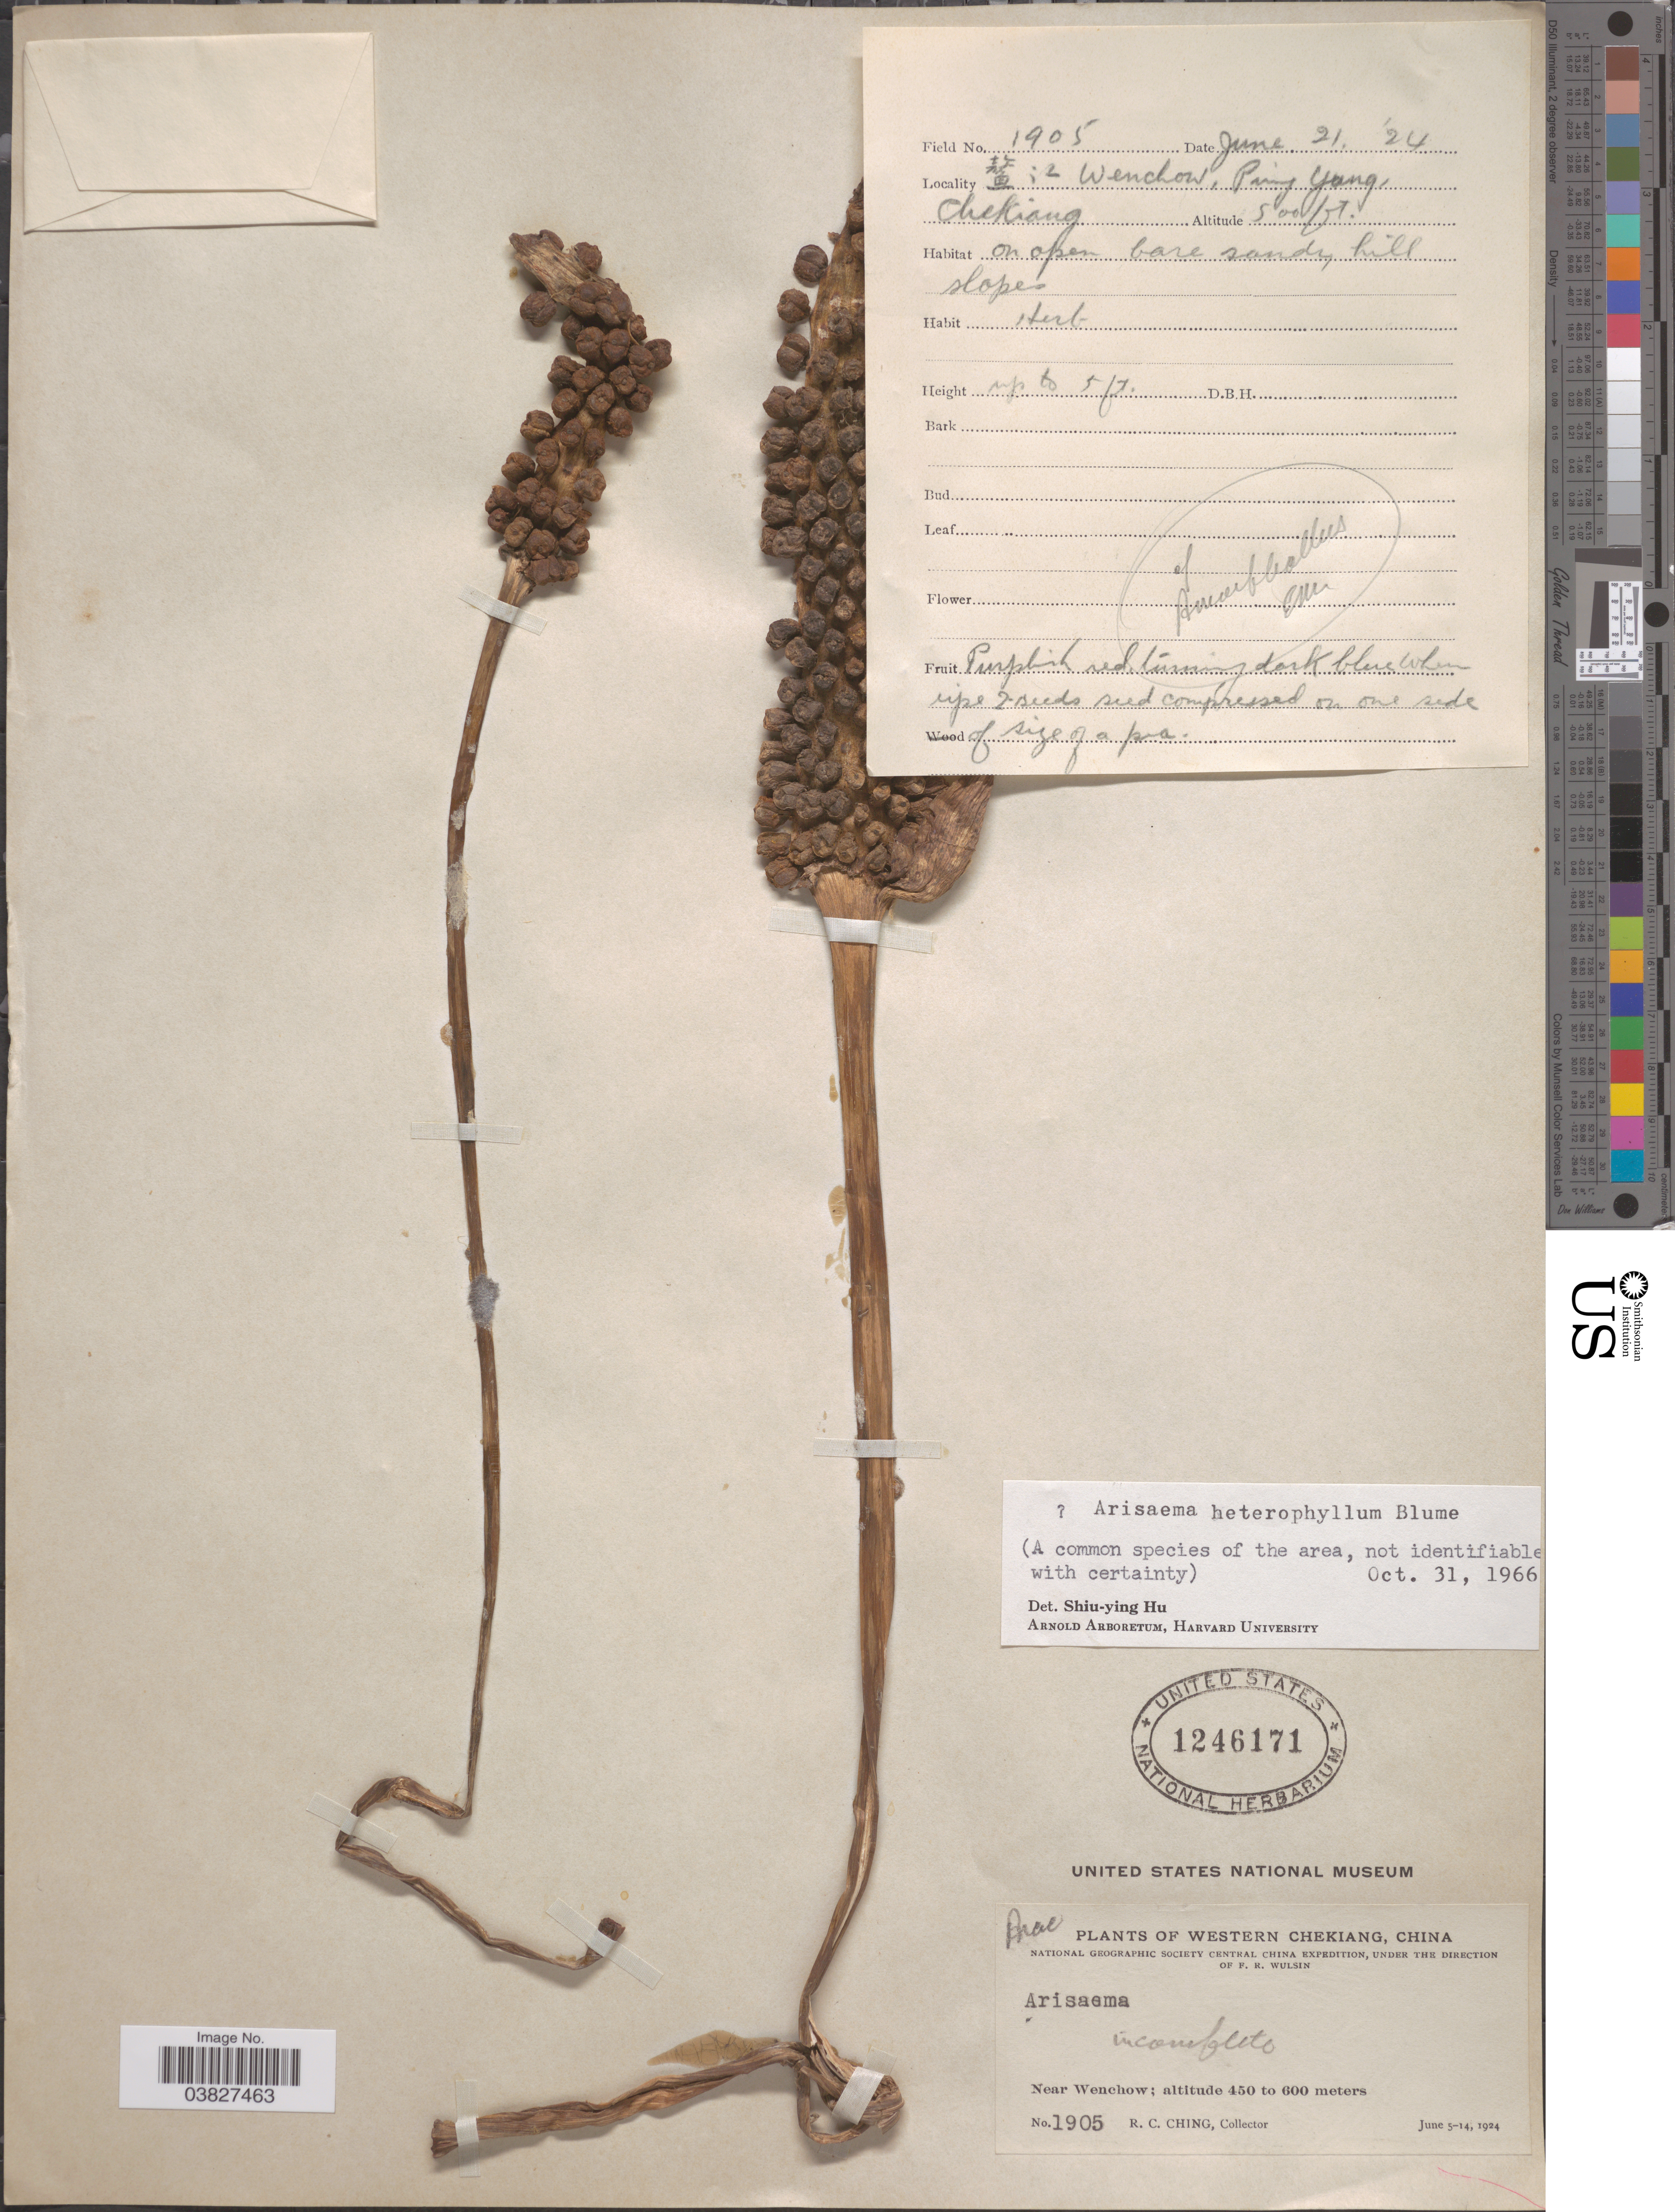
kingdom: Plantae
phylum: Tracheophyta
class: Liliopsida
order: Alismatales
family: Araceae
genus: Arisaema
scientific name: Arisaema heterophyllum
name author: Blume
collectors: R. C. Ching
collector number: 1905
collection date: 1924-06-21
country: China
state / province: Zhejiang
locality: Western Chekiang. Near Wenchow.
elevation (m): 152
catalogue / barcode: US 1246171